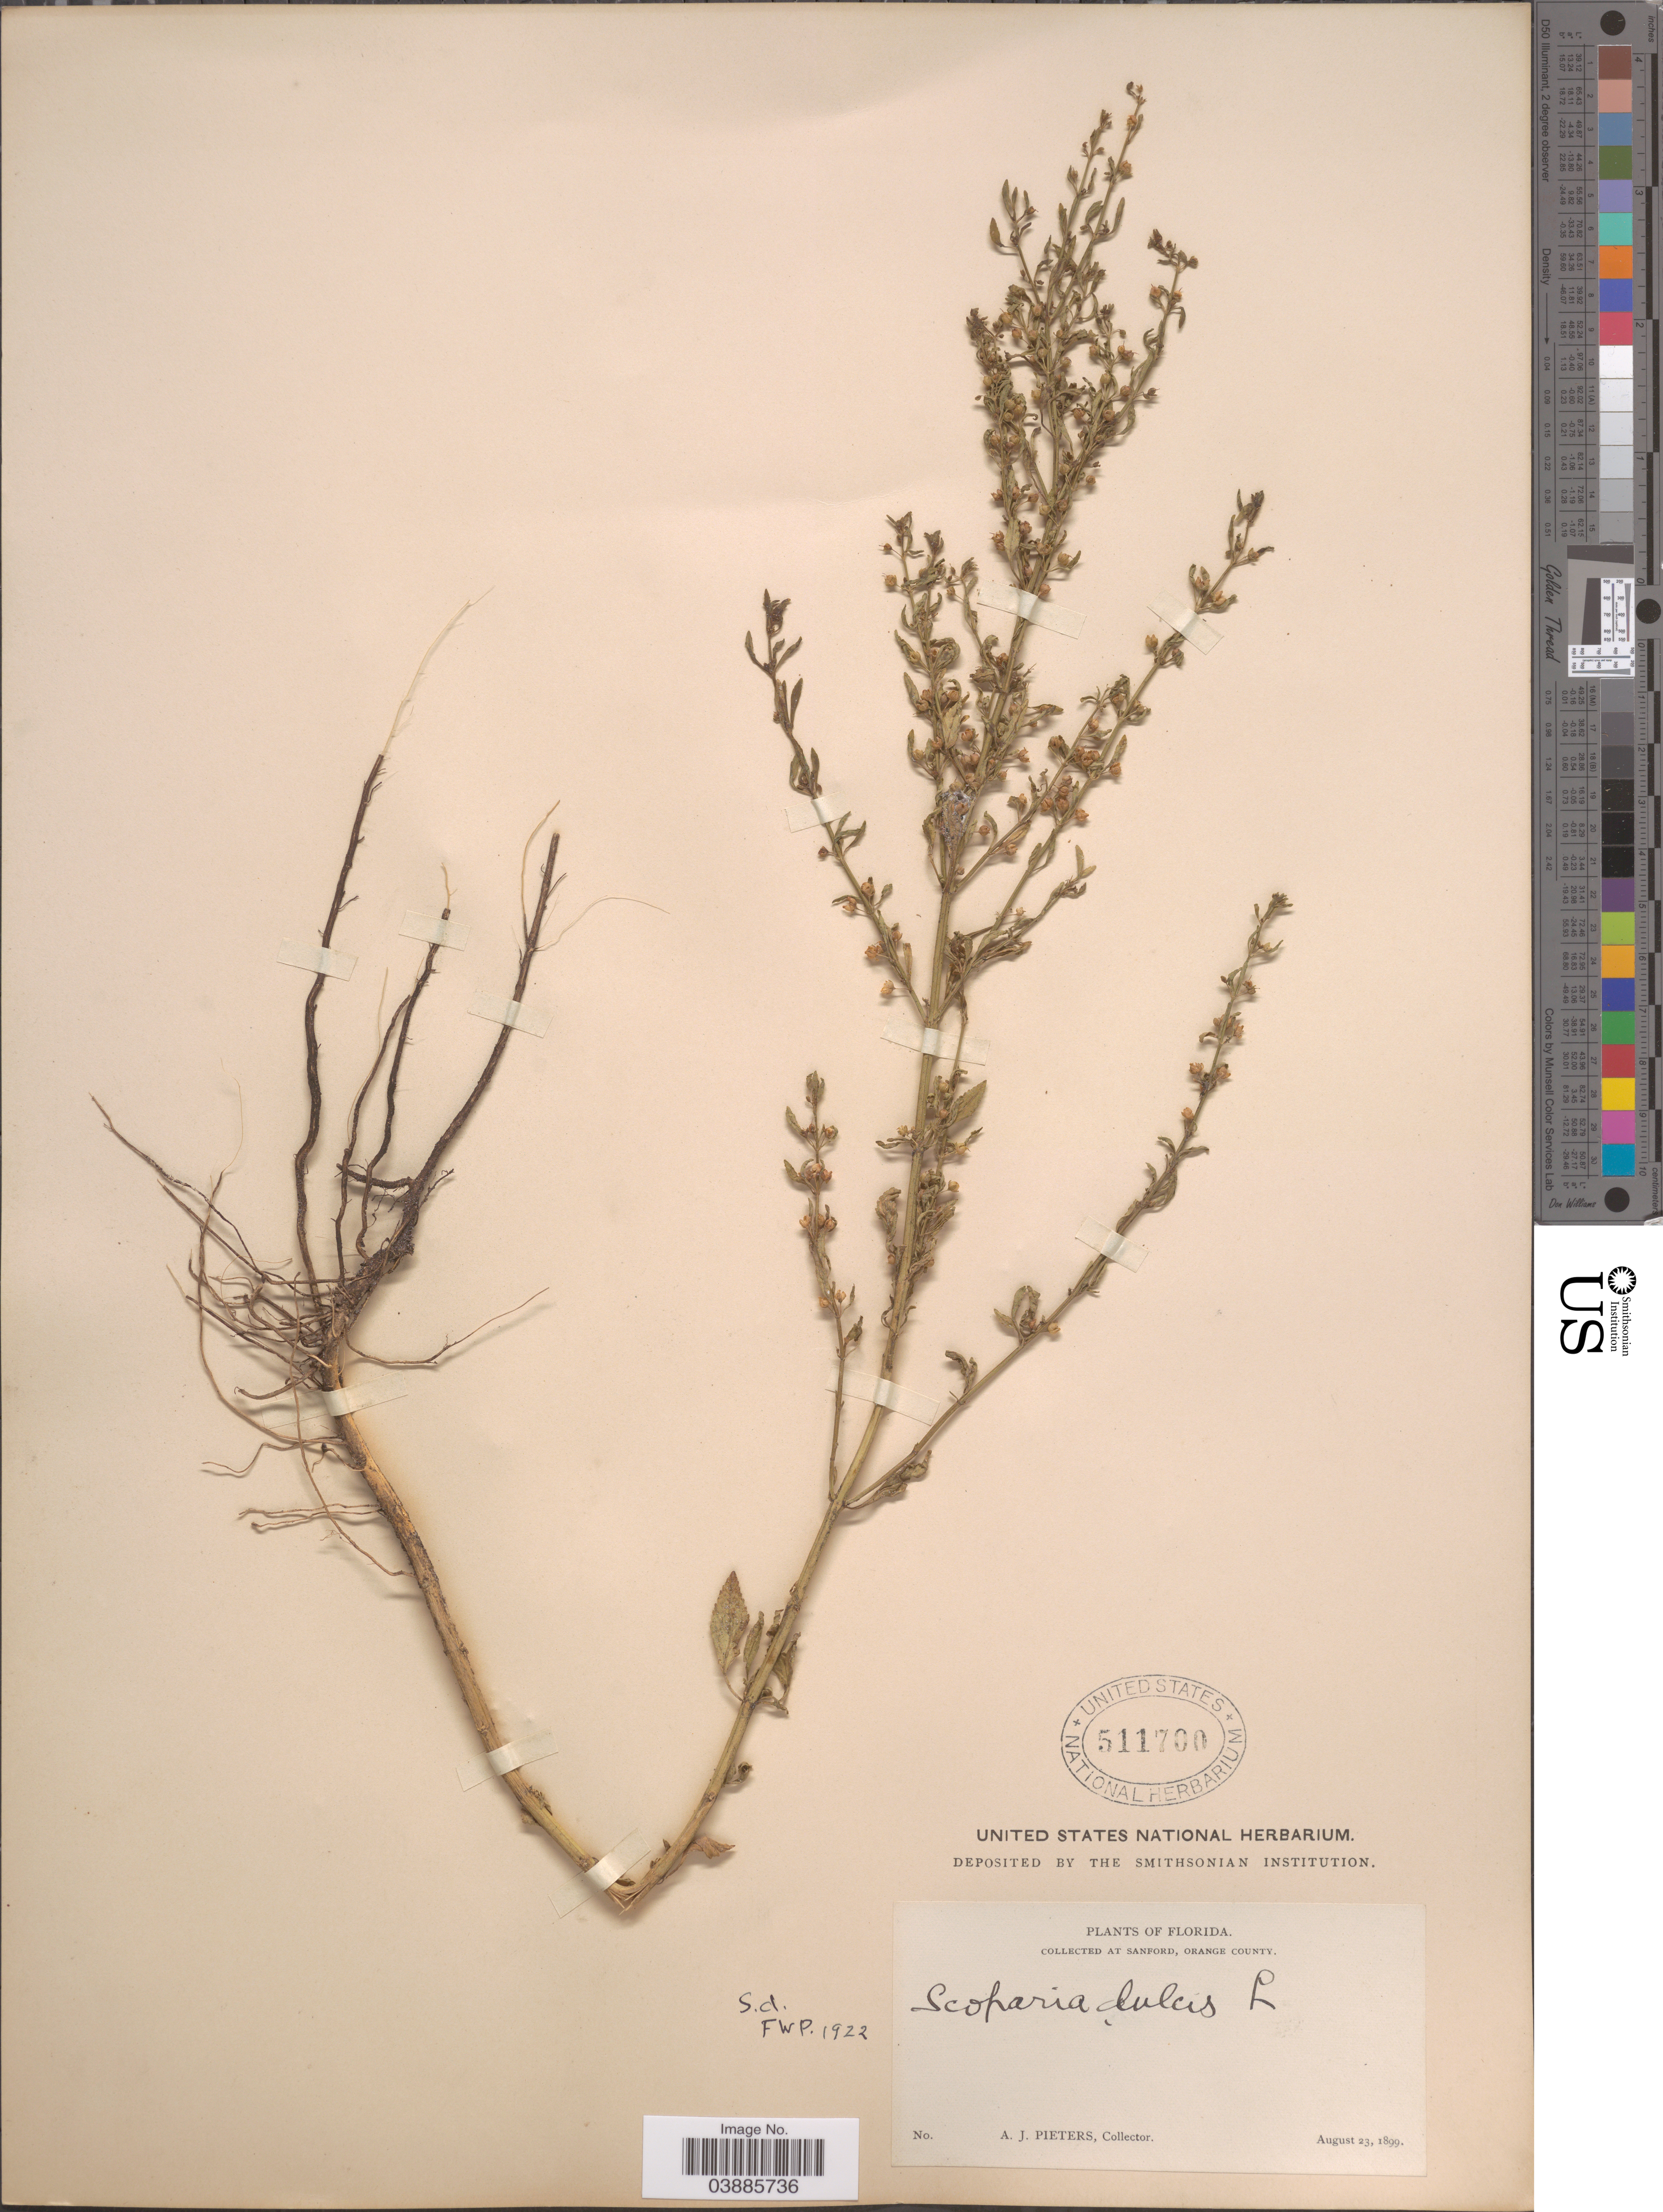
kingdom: Plantae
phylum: Tracheophyta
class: Magnoliopsida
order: Lamiales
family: Plantaginaceae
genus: Scoparia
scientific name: Scoparia dulcis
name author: L.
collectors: A. Pieters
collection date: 1899-08-23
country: United States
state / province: Florida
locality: At Sanford, Orange County.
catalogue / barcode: US 511700